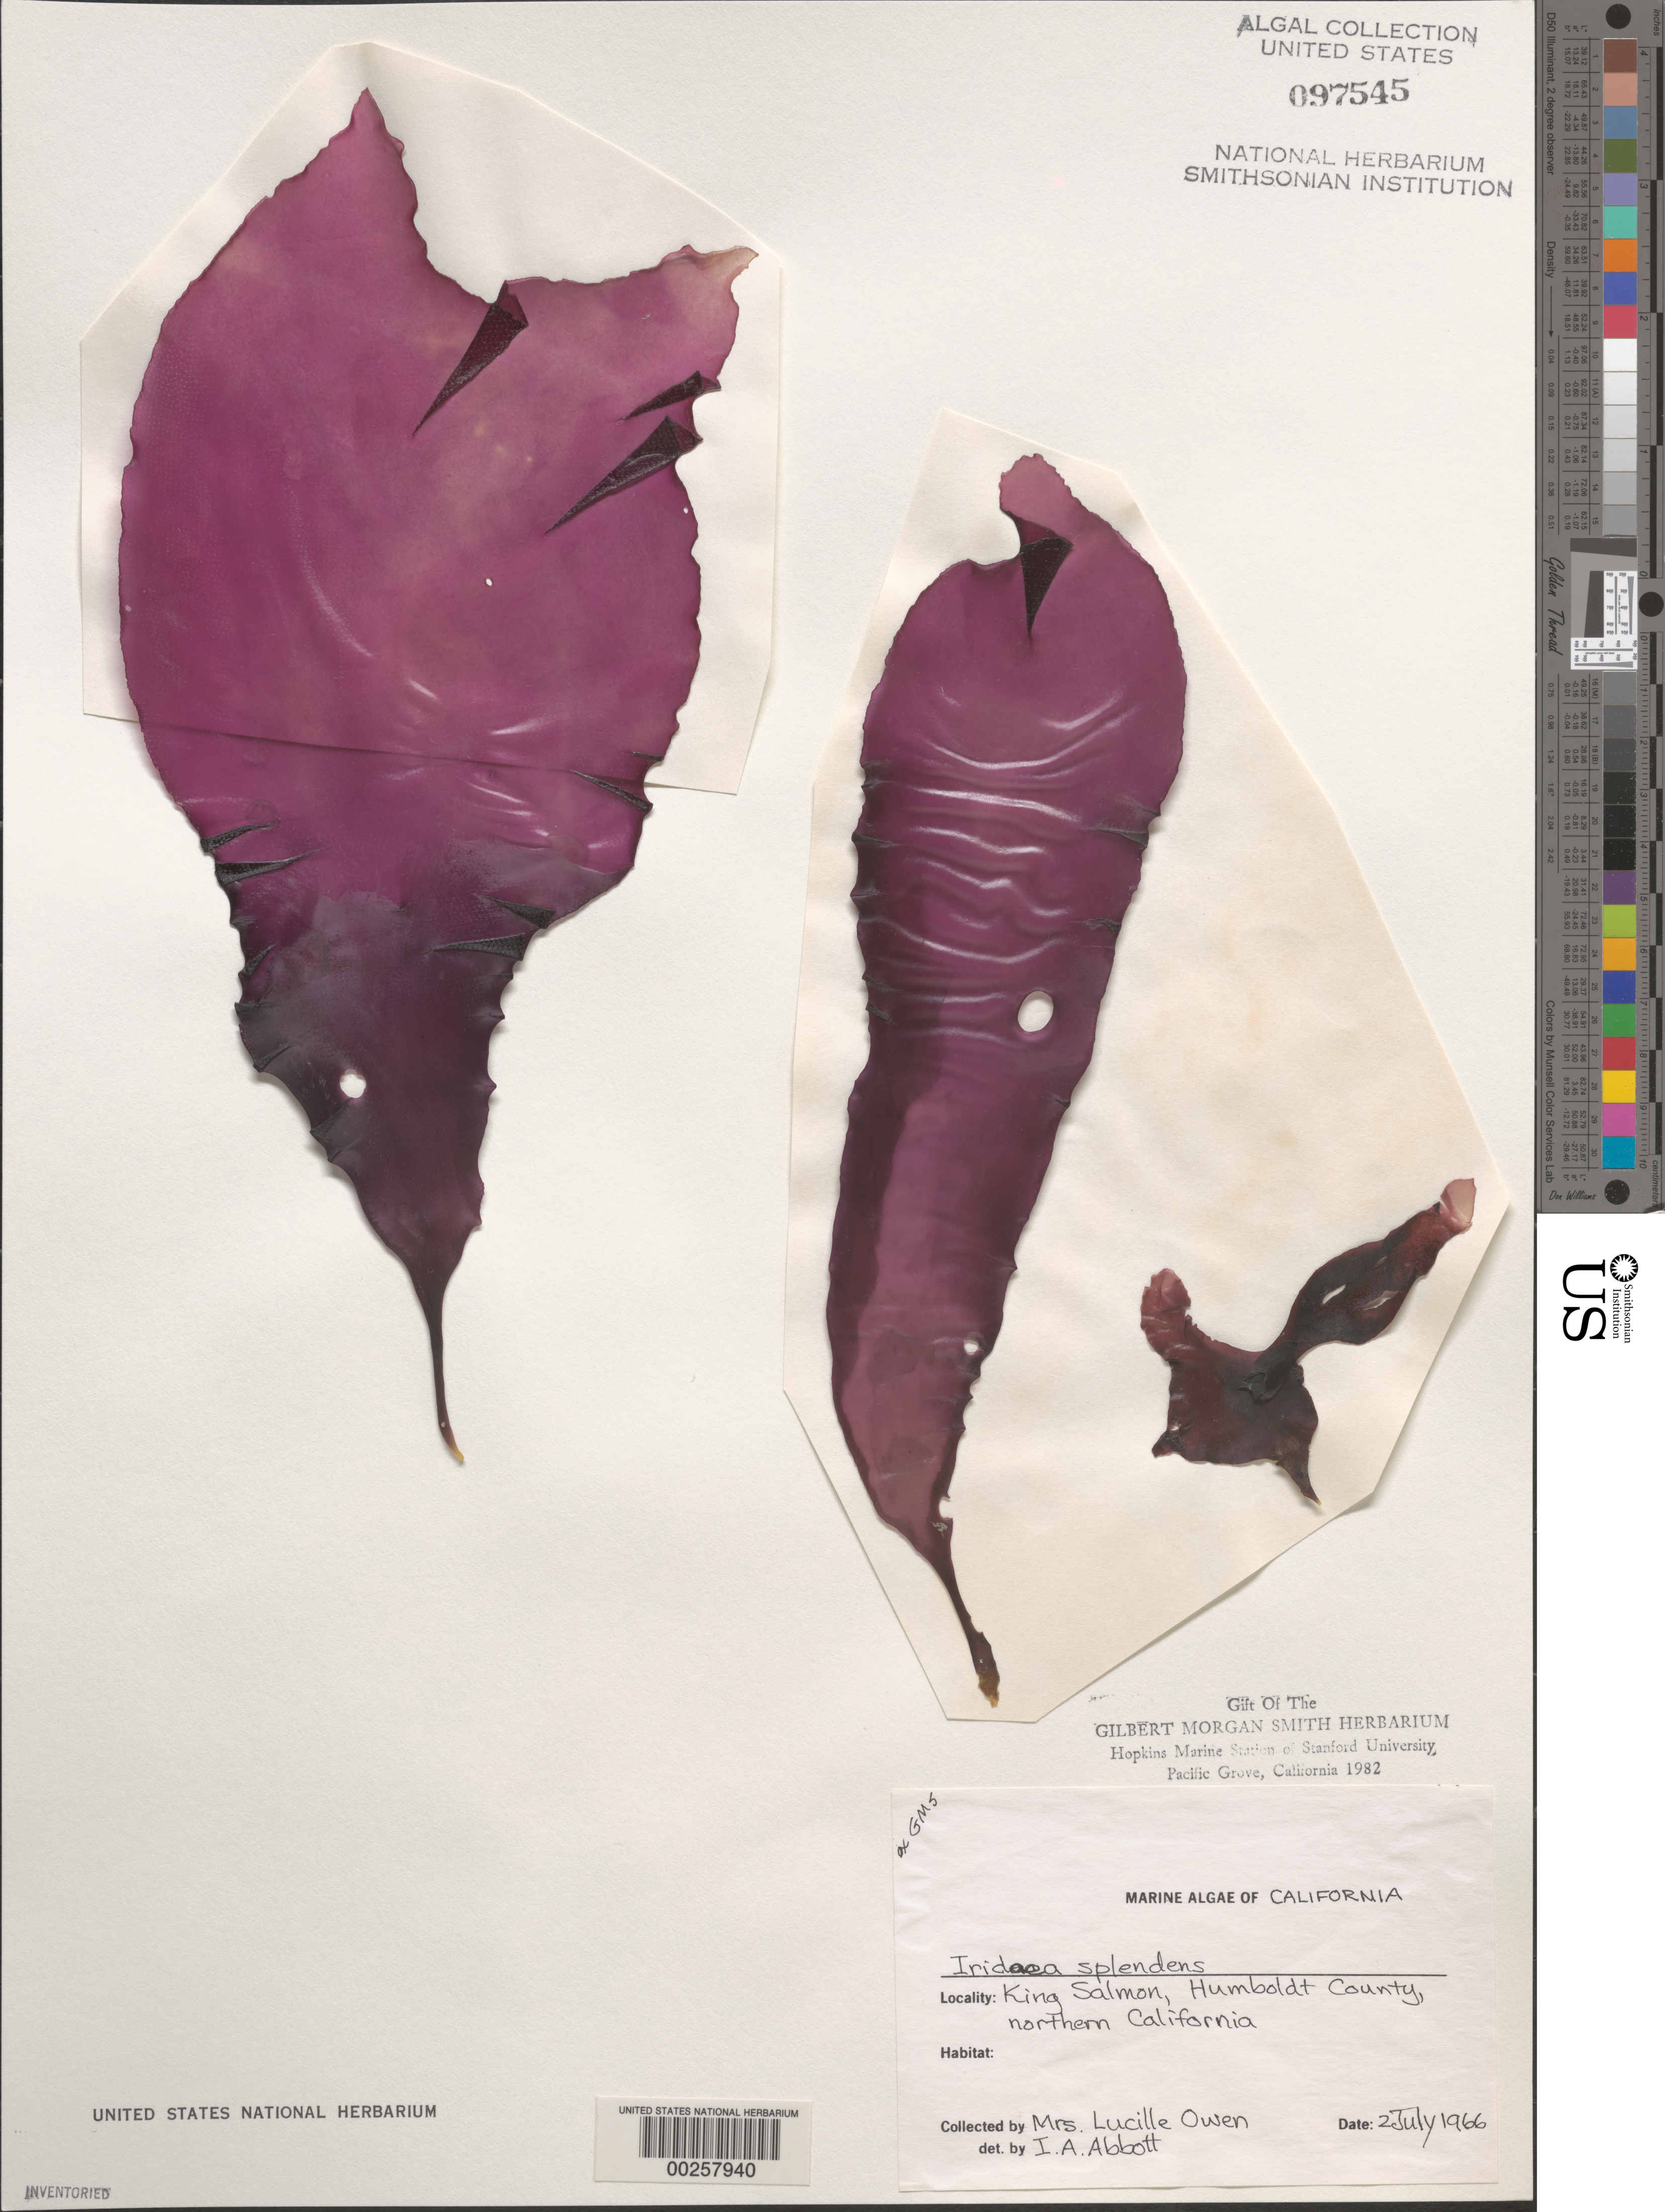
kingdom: Plantae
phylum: Rhodophyta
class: Florideophyceae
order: Gigartinales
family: Gigartinaceae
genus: Mazzaella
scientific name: Mazzaella splendens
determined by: Algae name updating Project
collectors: L. Owen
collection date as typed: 02 Jul 1966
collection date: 1966-07-02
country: United States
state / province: California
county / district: Humboldt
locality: King Salmon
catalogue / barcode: US 97545